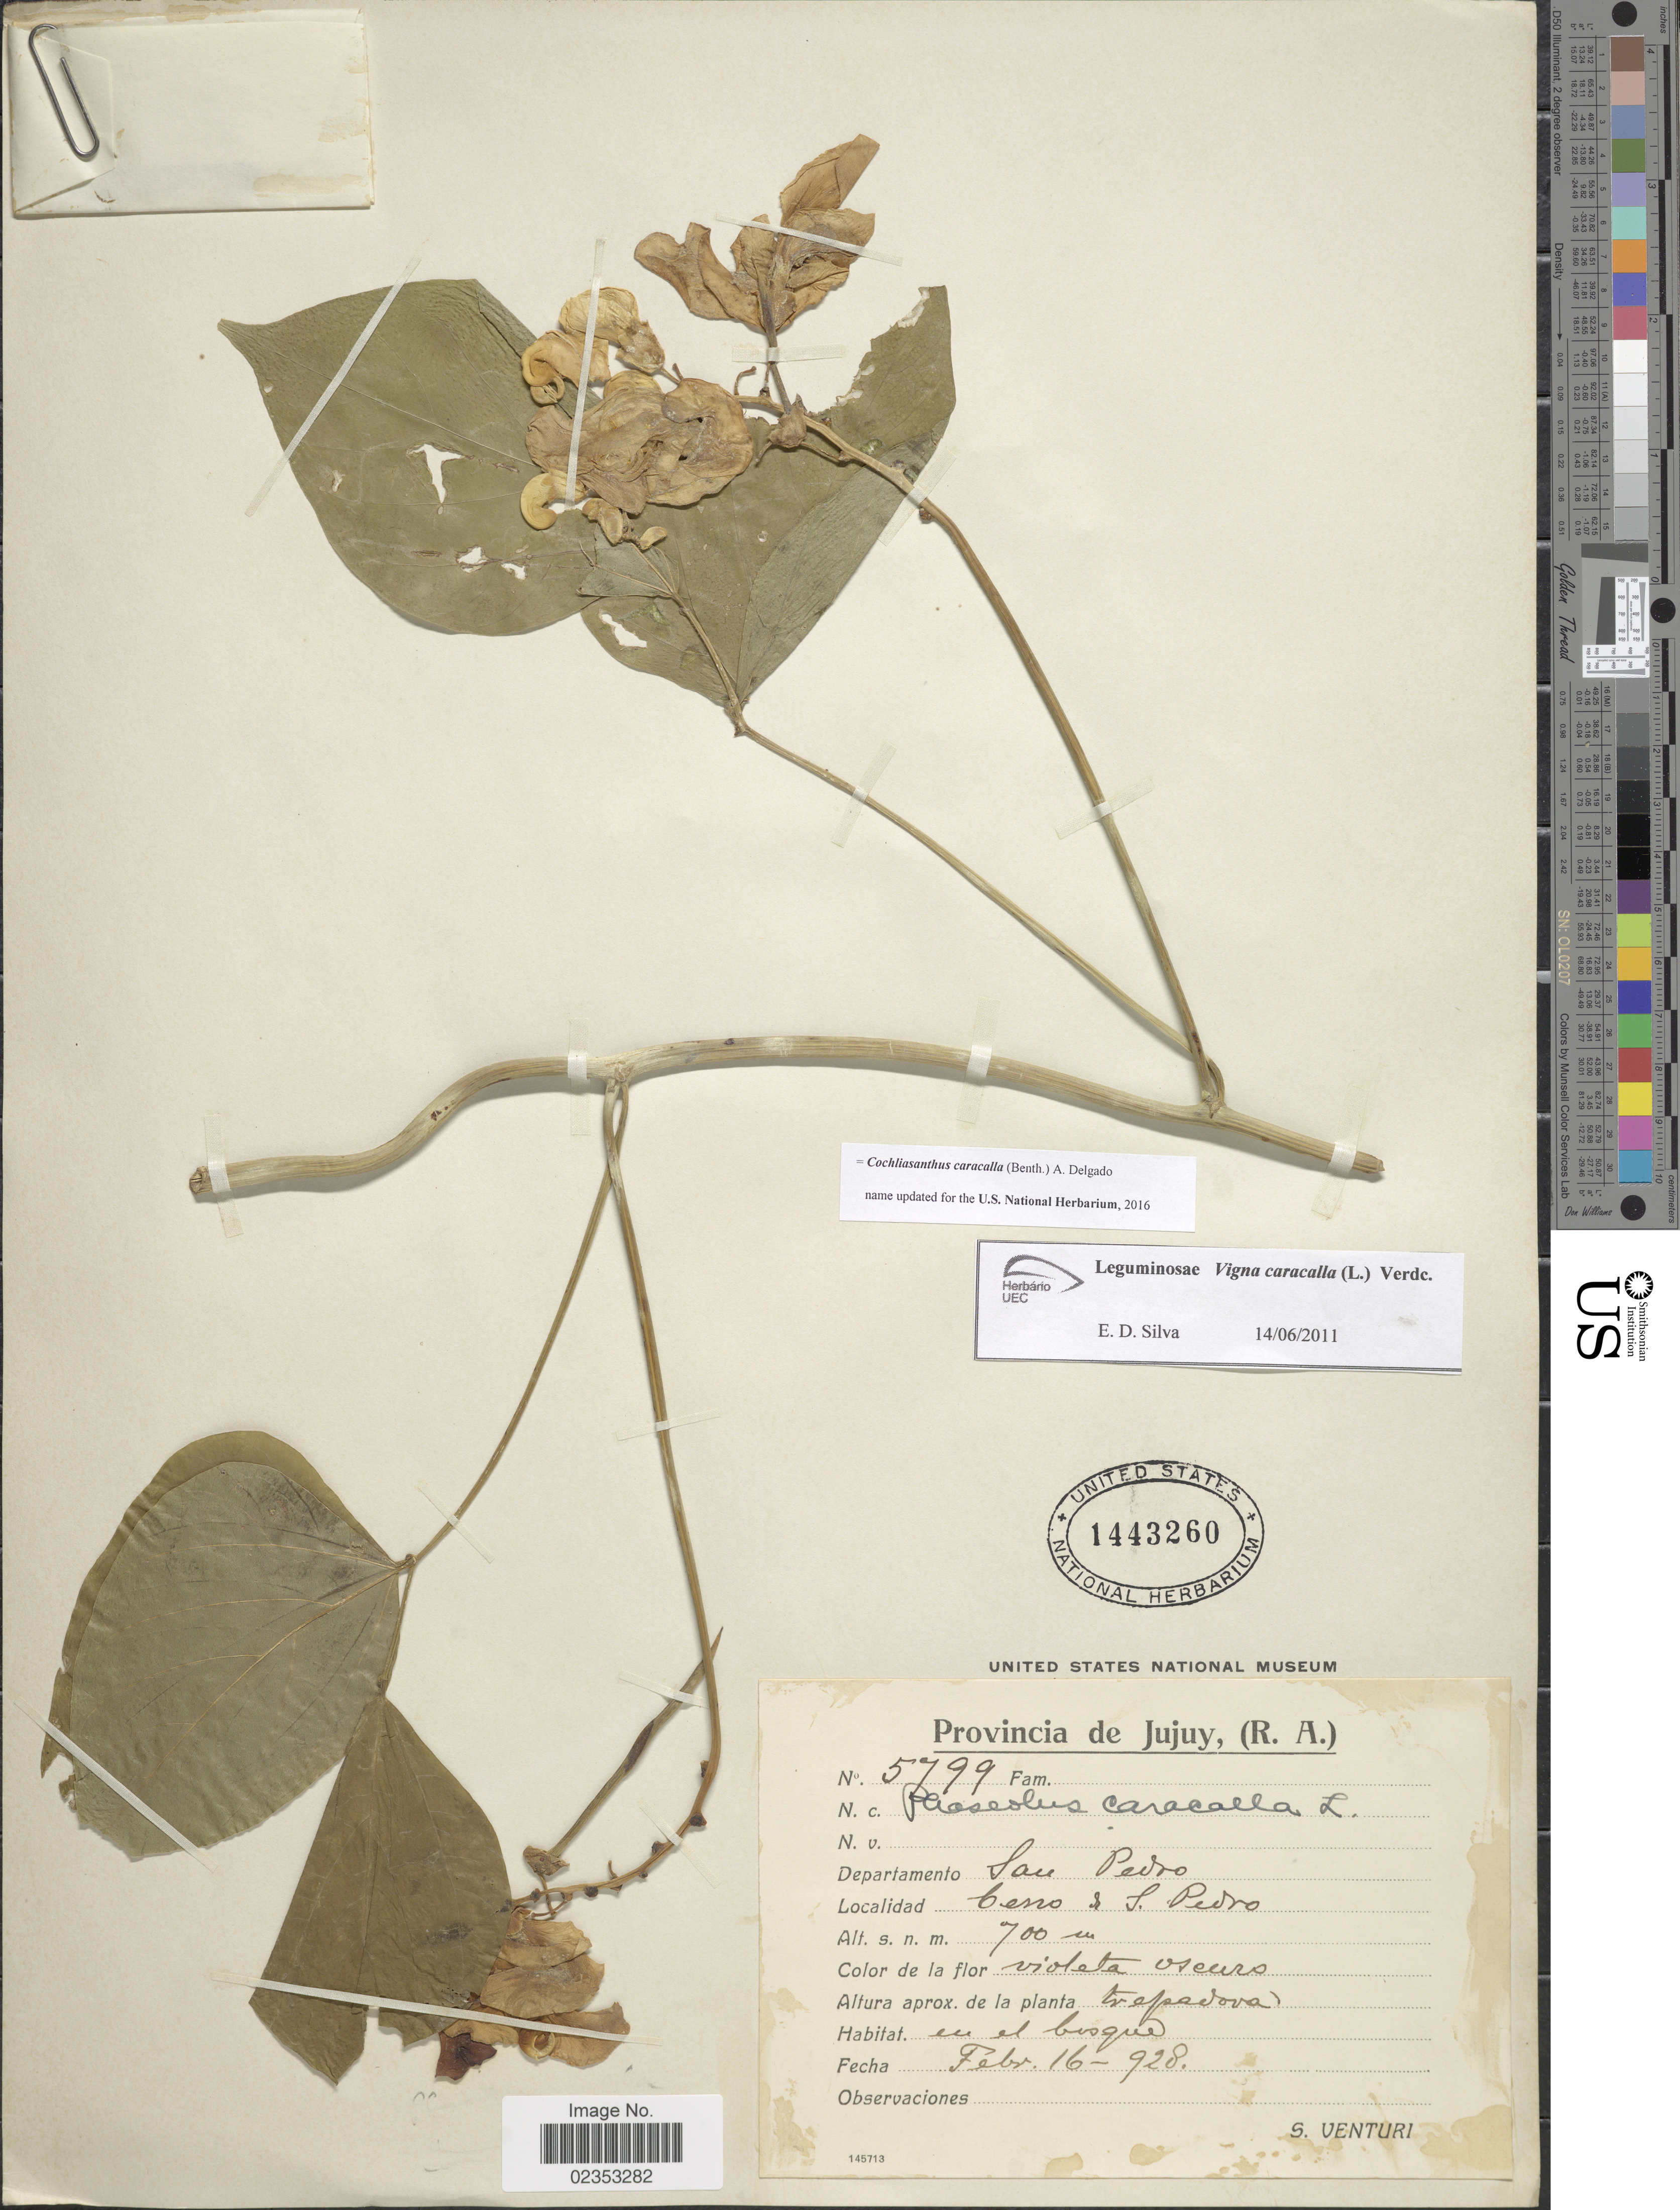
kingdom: Plantae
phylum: Tracheophyta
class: Magnoliopsida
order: Fabales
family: Fabaceae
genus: Cochliasanthus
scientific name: Cochliasanthus caracalla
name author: (L.) Trew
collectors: S. Venturi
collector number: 5799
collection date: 1928-02-16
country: Argentina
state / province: Jujuy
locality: Provincia de Jujuy, (R.A.). Departamento San Pedro. Cerro & S. Pedro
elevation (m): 700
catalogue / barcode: US 1443260